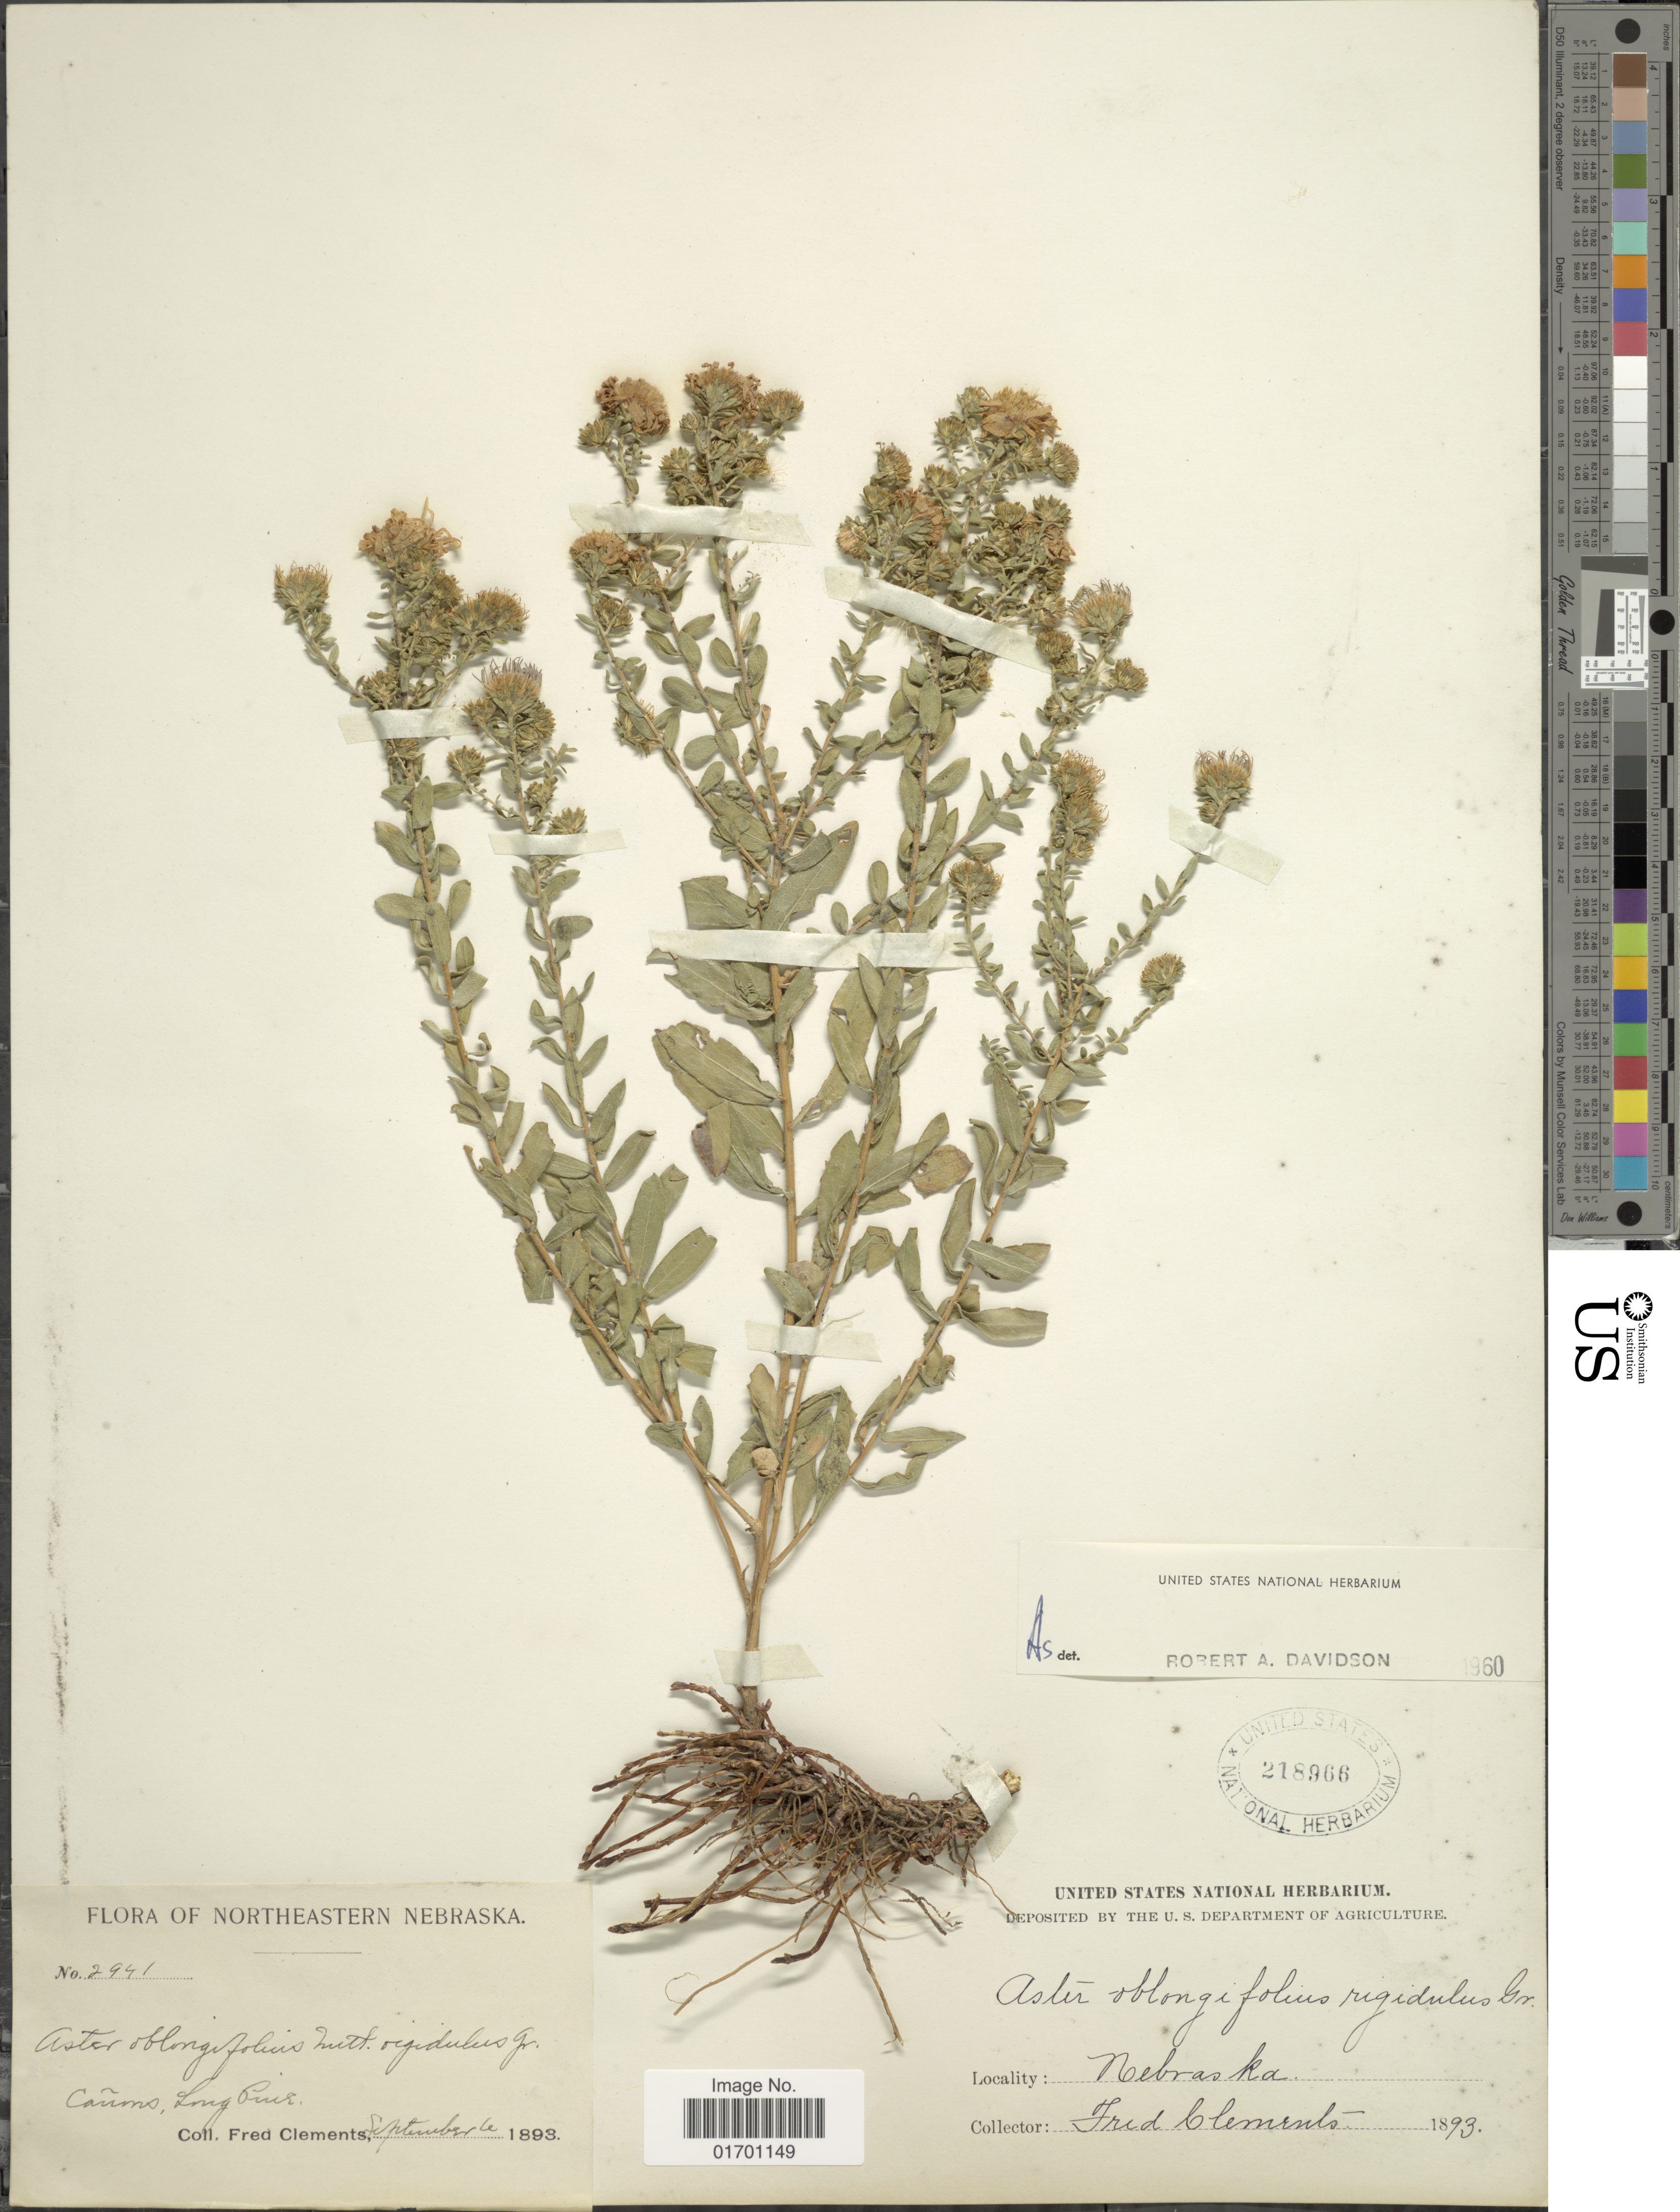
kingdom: Plantae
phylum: Tracheophyta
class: Magnoliopsida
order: Asterales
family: Asteraceae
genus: Symphyotrichum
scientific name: Symphyotrichum oblongifolium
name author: (Nutt.) G.L. Nesom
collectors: F. Clements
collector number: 2941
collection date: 1893-09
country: United States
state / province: Nebraska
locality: Canons, Long Pine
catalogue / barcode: US 218966